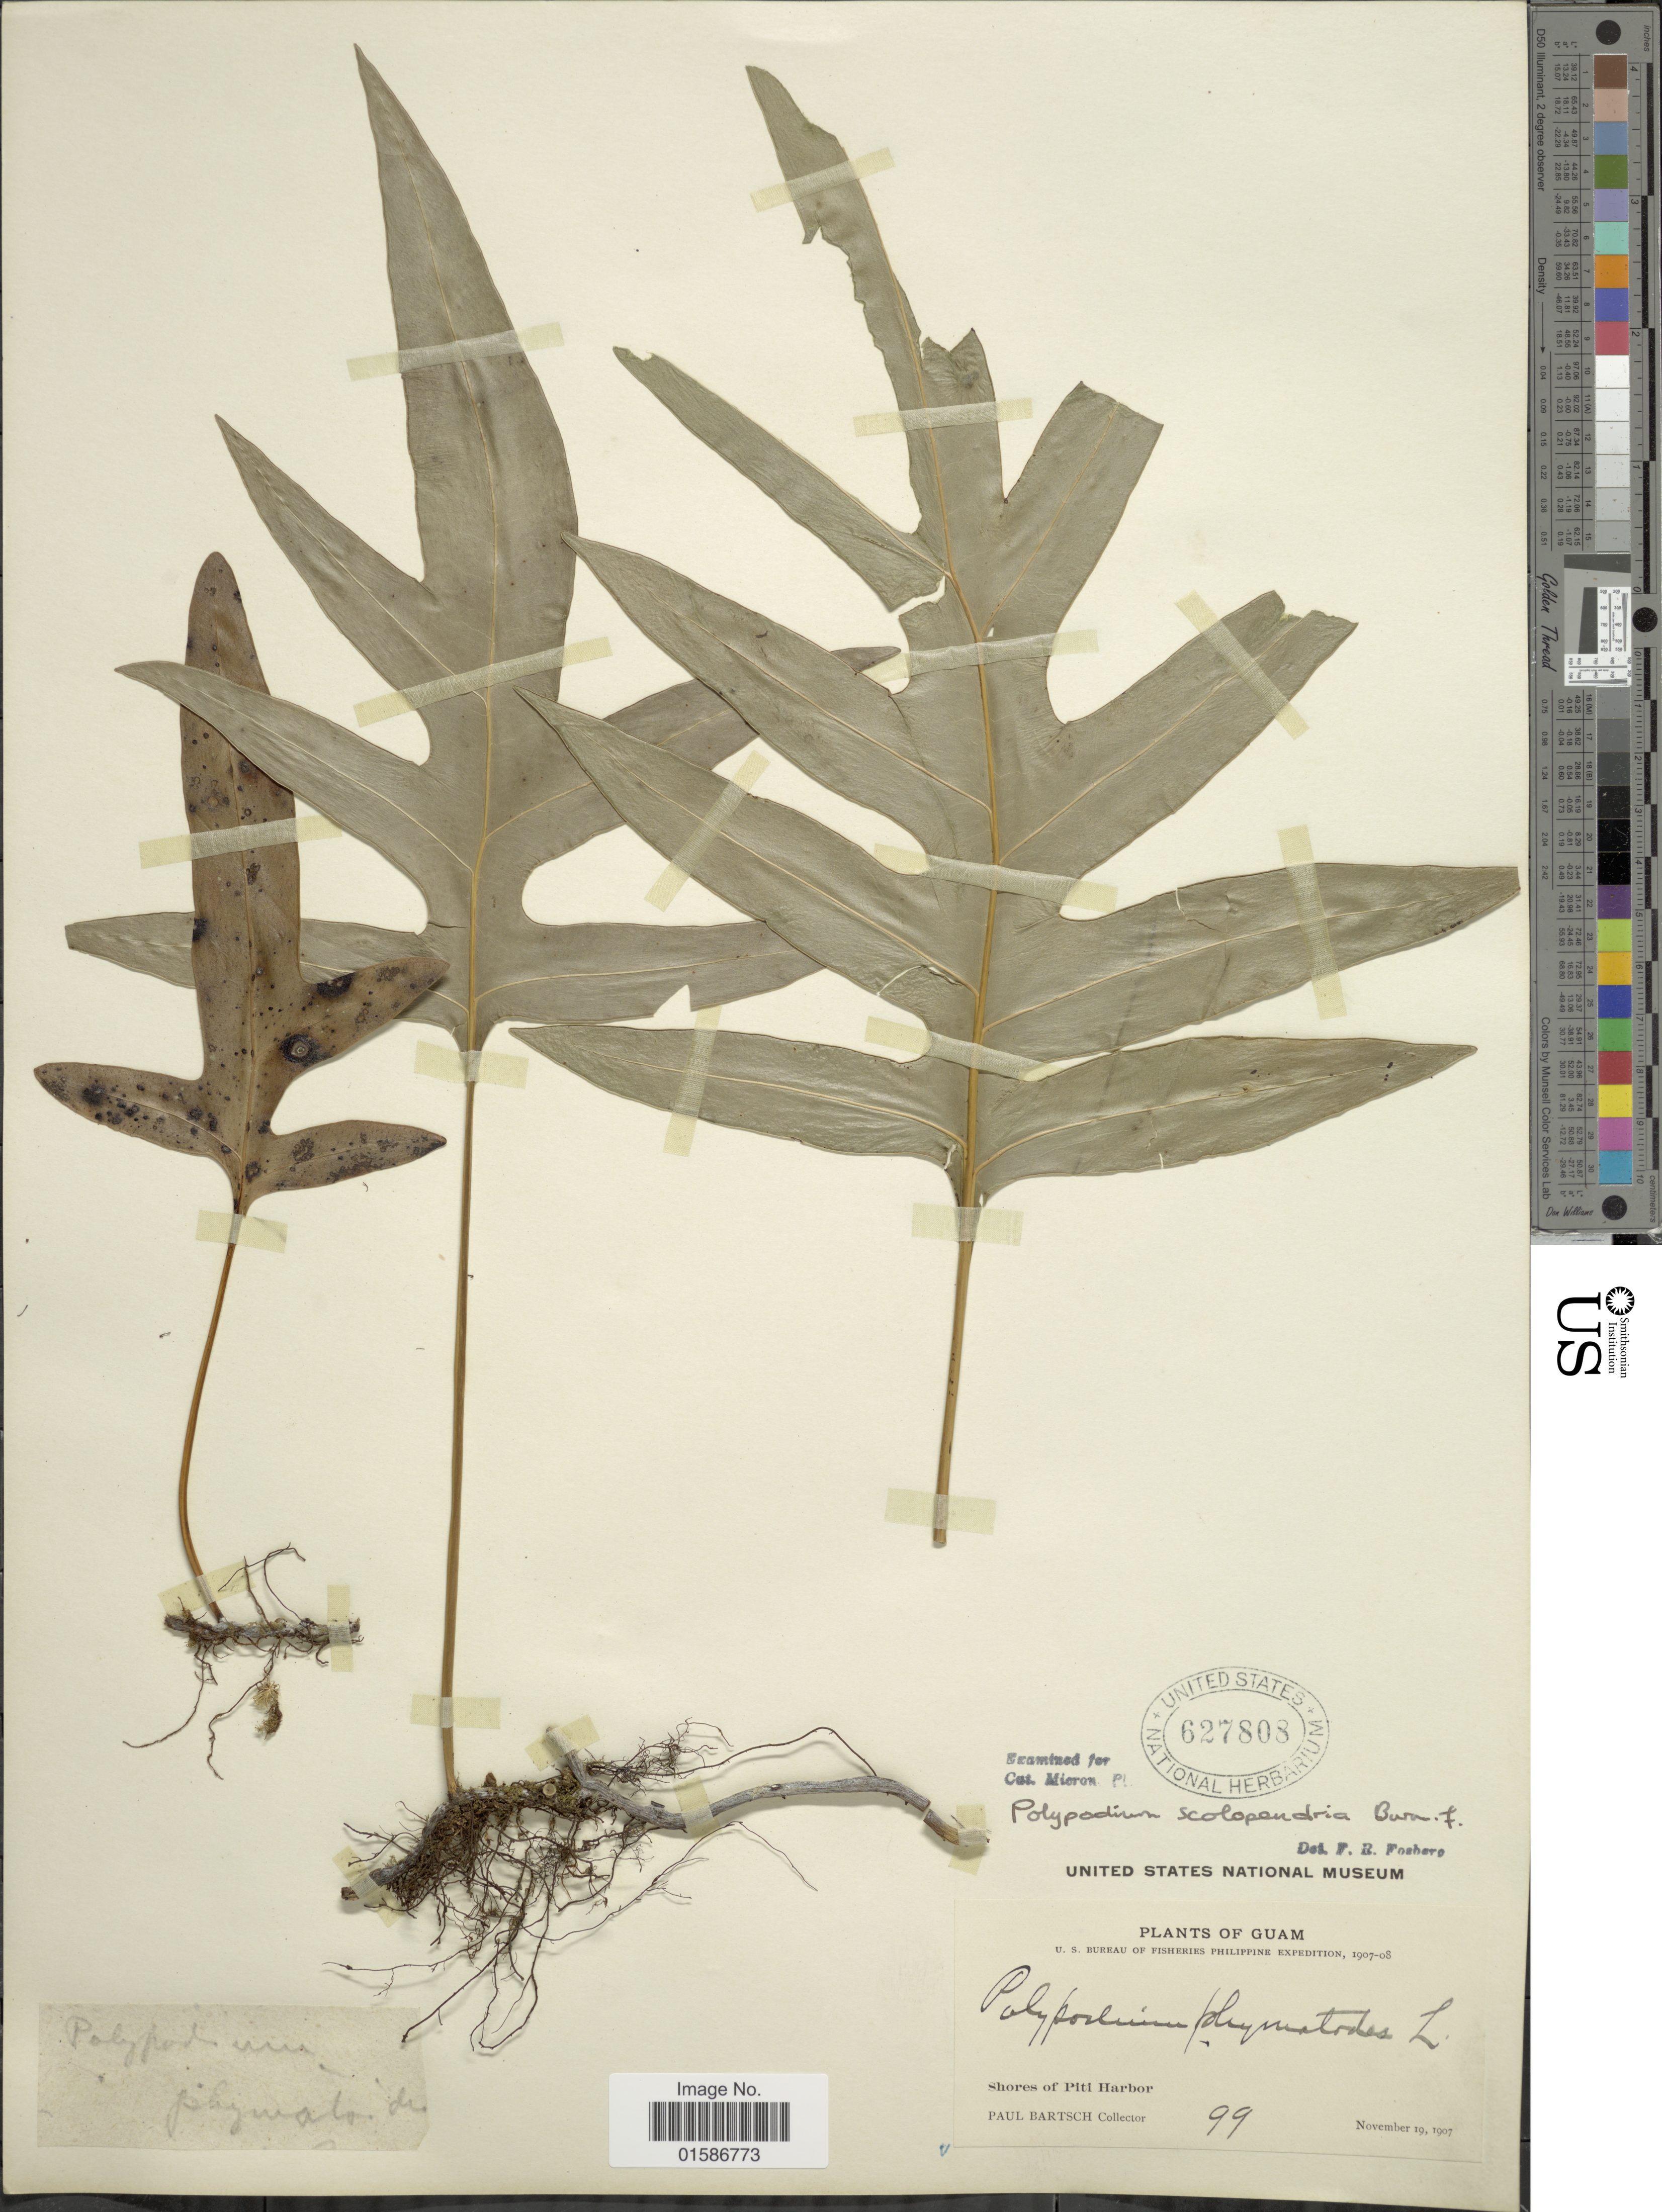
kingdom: Plantae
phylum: Tracheophyta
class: Polypodiopsida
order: Polypodiales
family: Polypodiaceae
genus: Microsorum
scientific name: Microsorum scolopendria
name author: (Burm. f.) Copel.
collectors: P. Bartsch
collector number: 99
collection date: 1907-11-19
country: Guam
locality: Shores of Piti Harbor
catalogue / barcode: US 627808